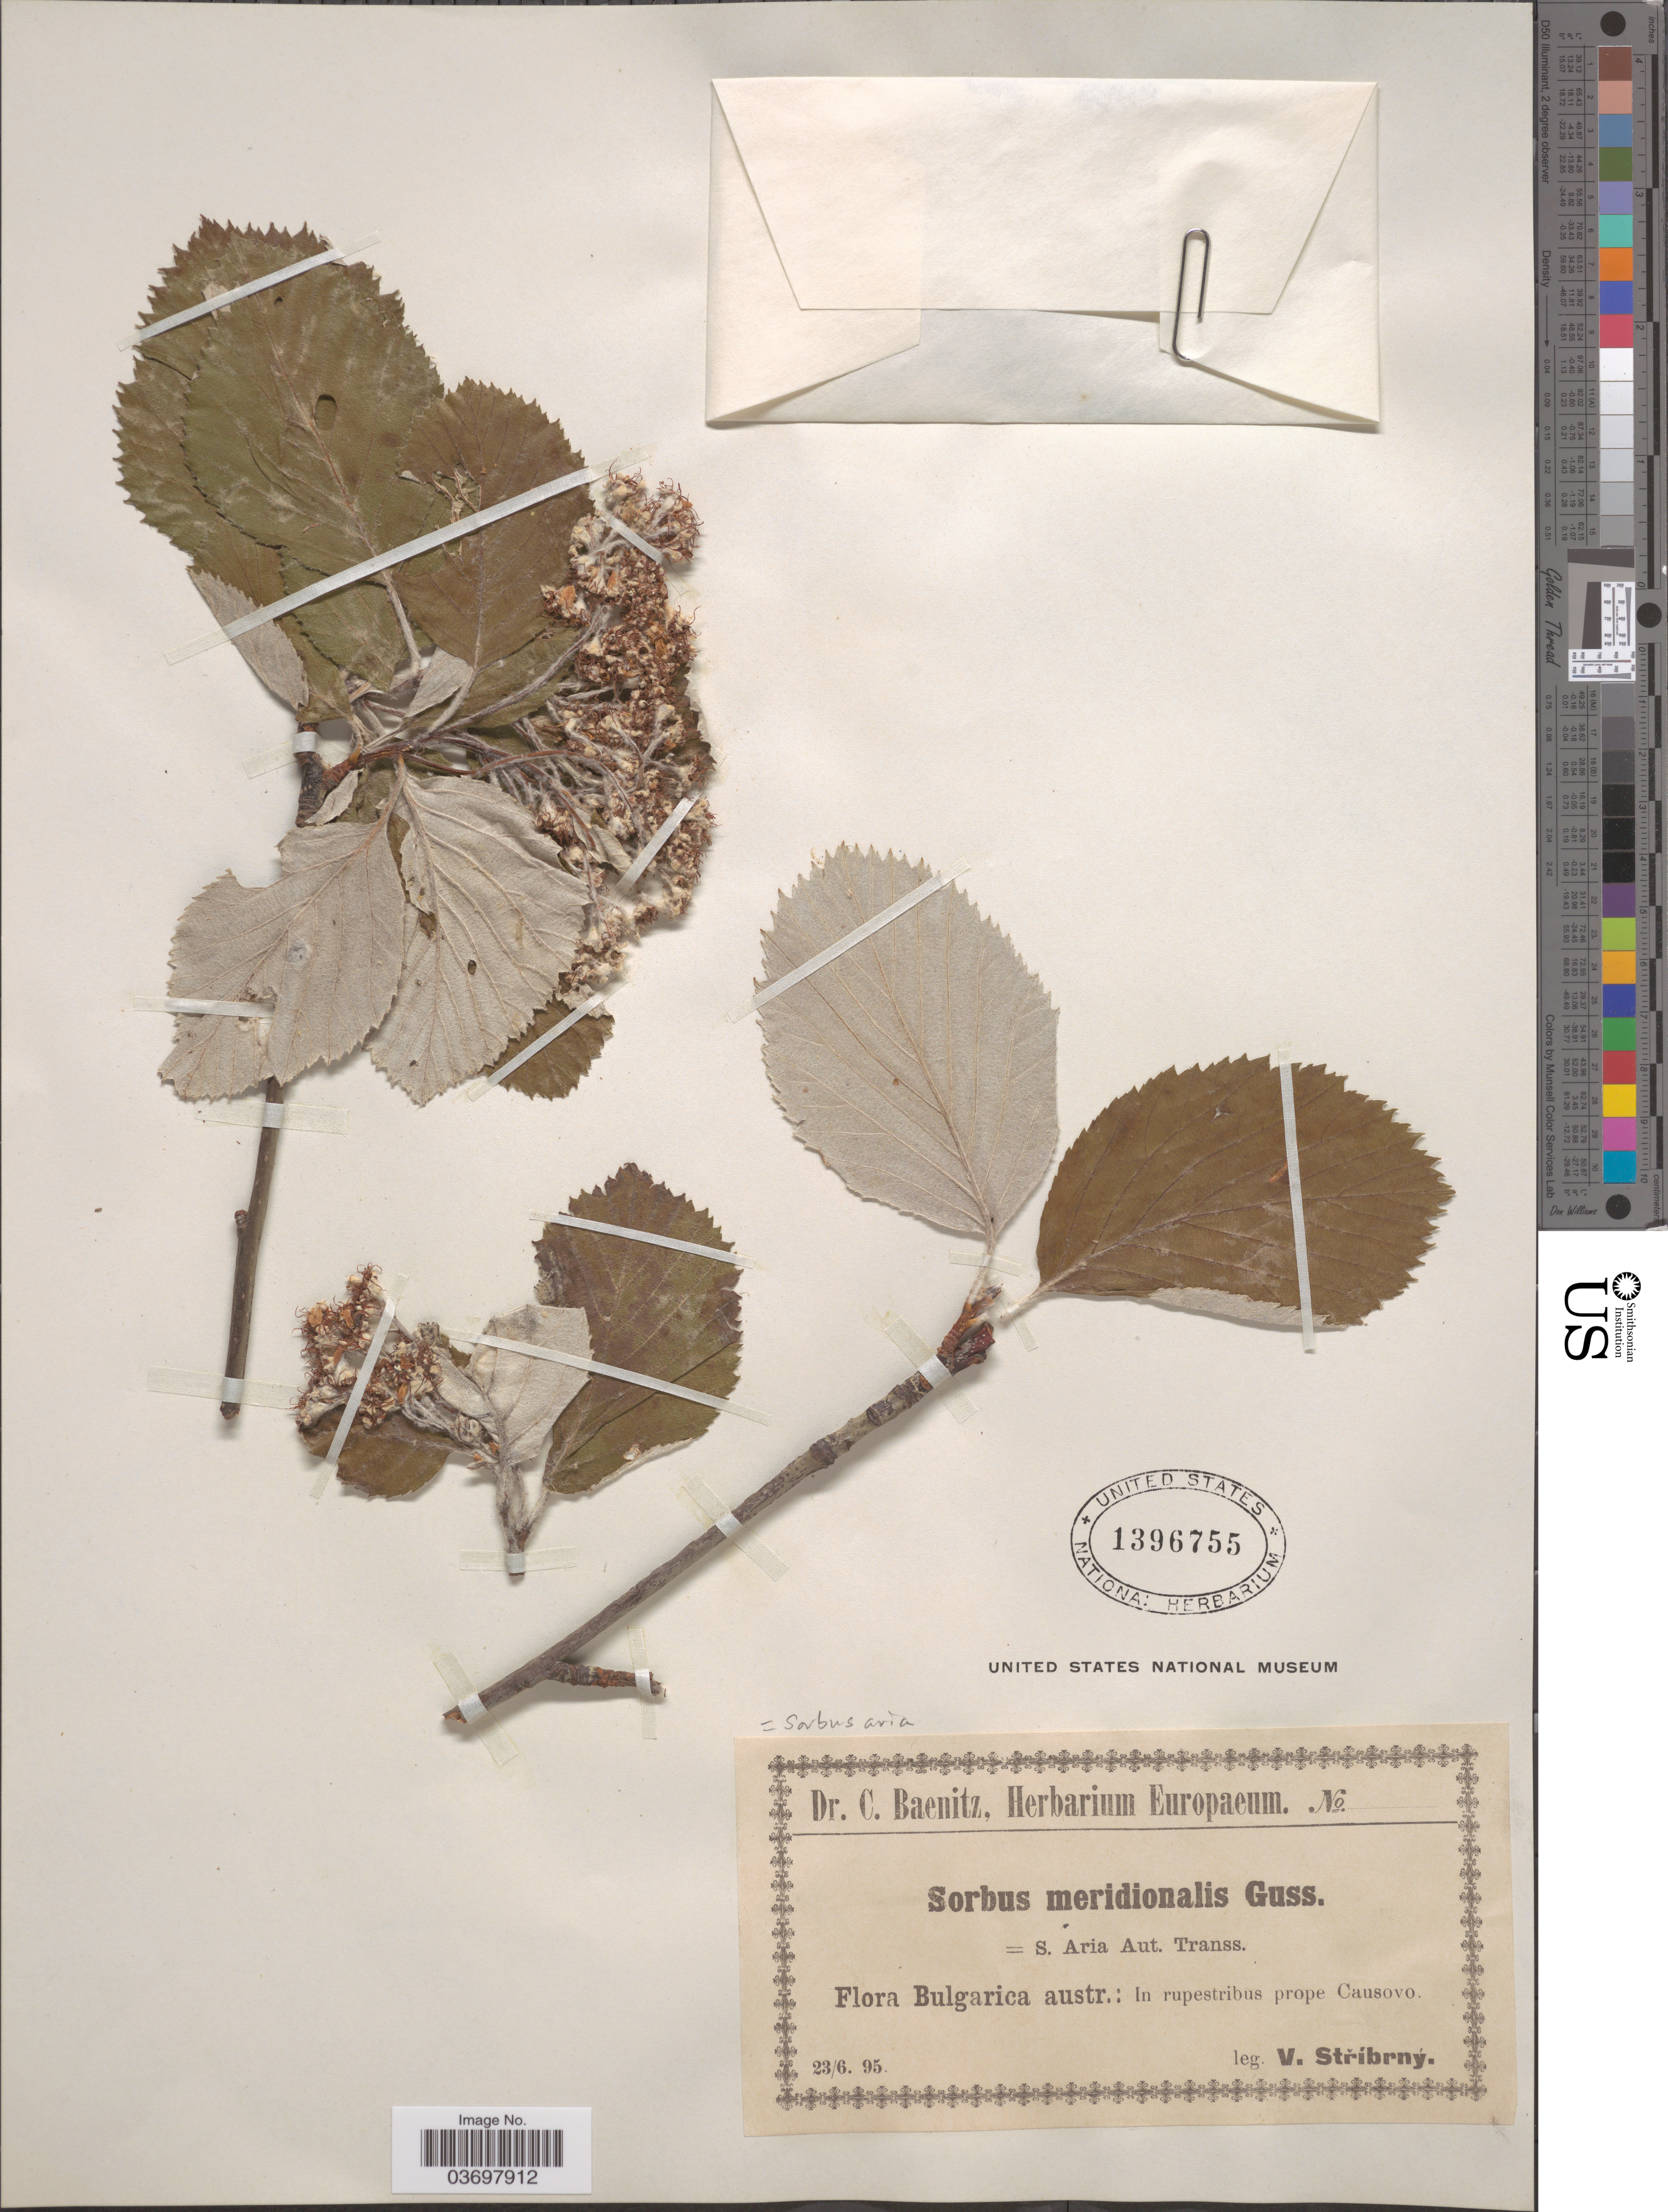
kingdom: Plantae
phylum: Tracheophyta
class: Magnoliopsida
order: Rosales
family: Rosaceae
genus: Sorbus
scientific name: Sorbus aria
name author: (L.) Crantz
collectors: V. Stribrny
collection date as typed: Transcribed d/m/y: 23/6/95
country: Bulgaria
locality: Bulgaica austr.: In rupestribus prope Causovo.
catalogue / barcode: US 1396755